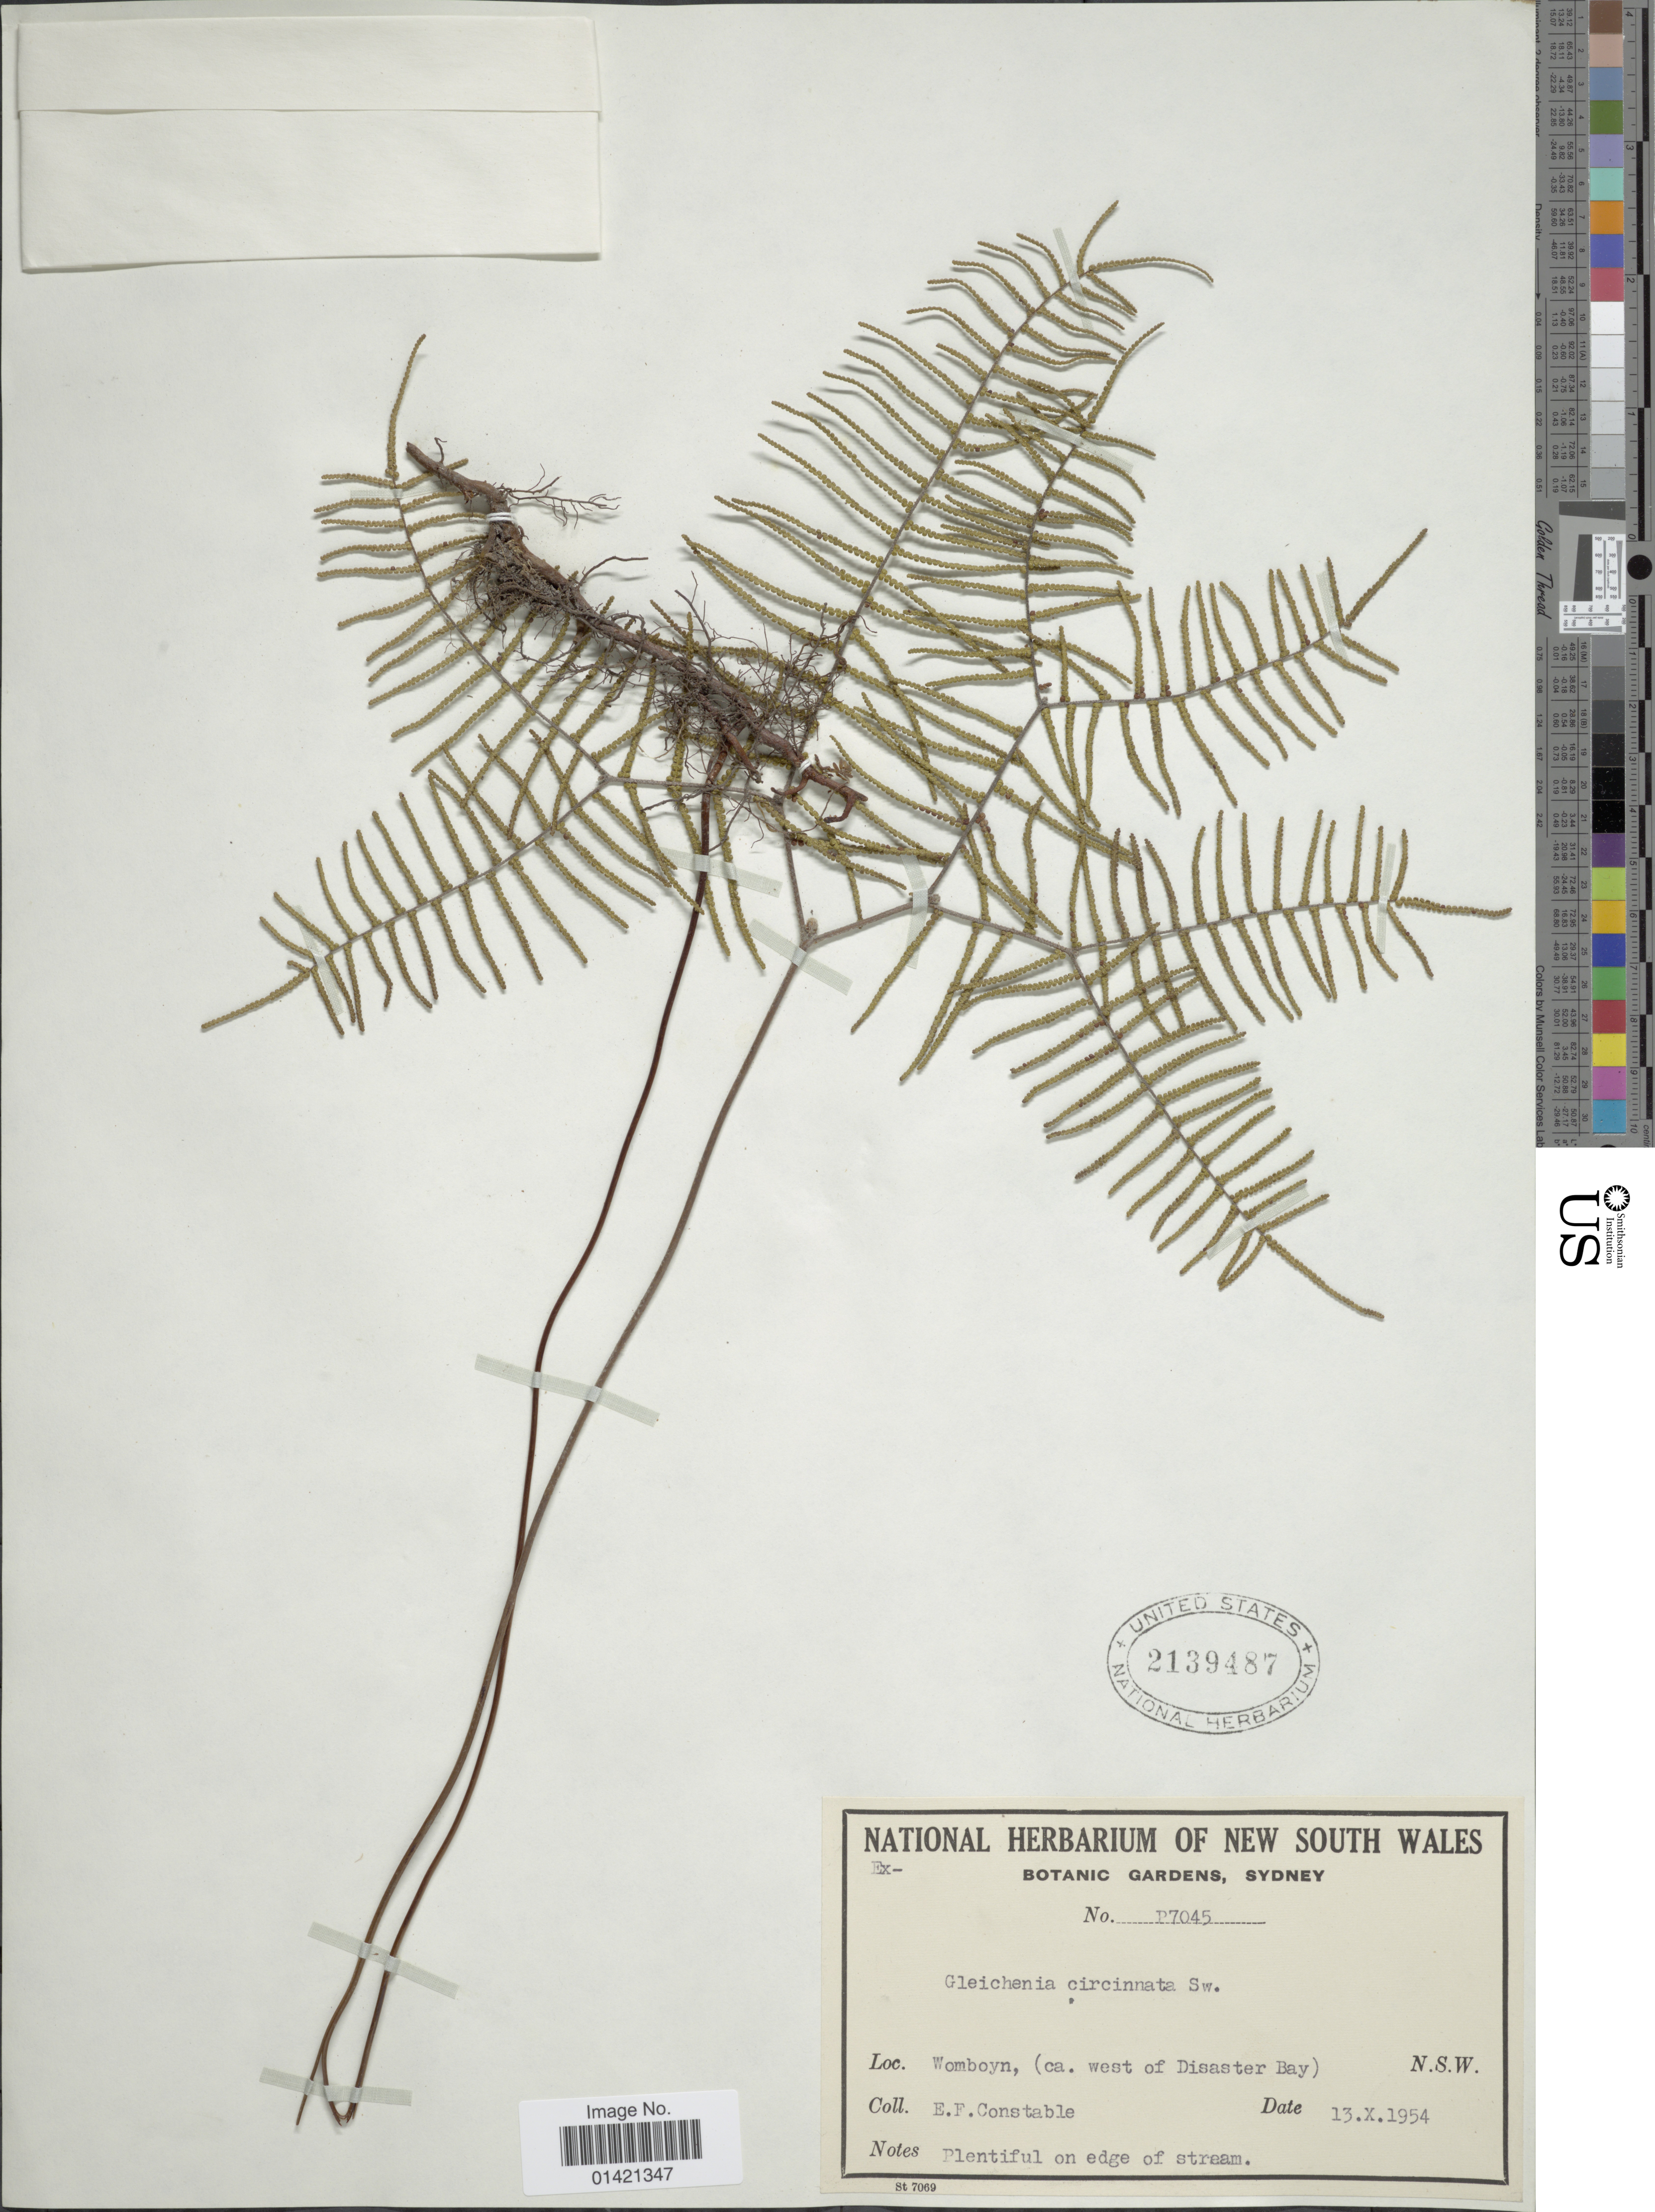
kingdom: Plantae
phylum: Tracheophyta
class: Polypodiopsida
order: Gleicheniales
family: Gleicheniaceae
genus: Gleichenia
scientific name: Gleichenia dicarpa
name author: R. Br.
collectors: E. F. Constable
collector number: P7045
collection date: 1954-10-13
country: Australia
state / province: New South Wales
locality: Womboyn, (ca. west of Disaster Bay) N.S.W.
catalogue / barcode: US 2139487